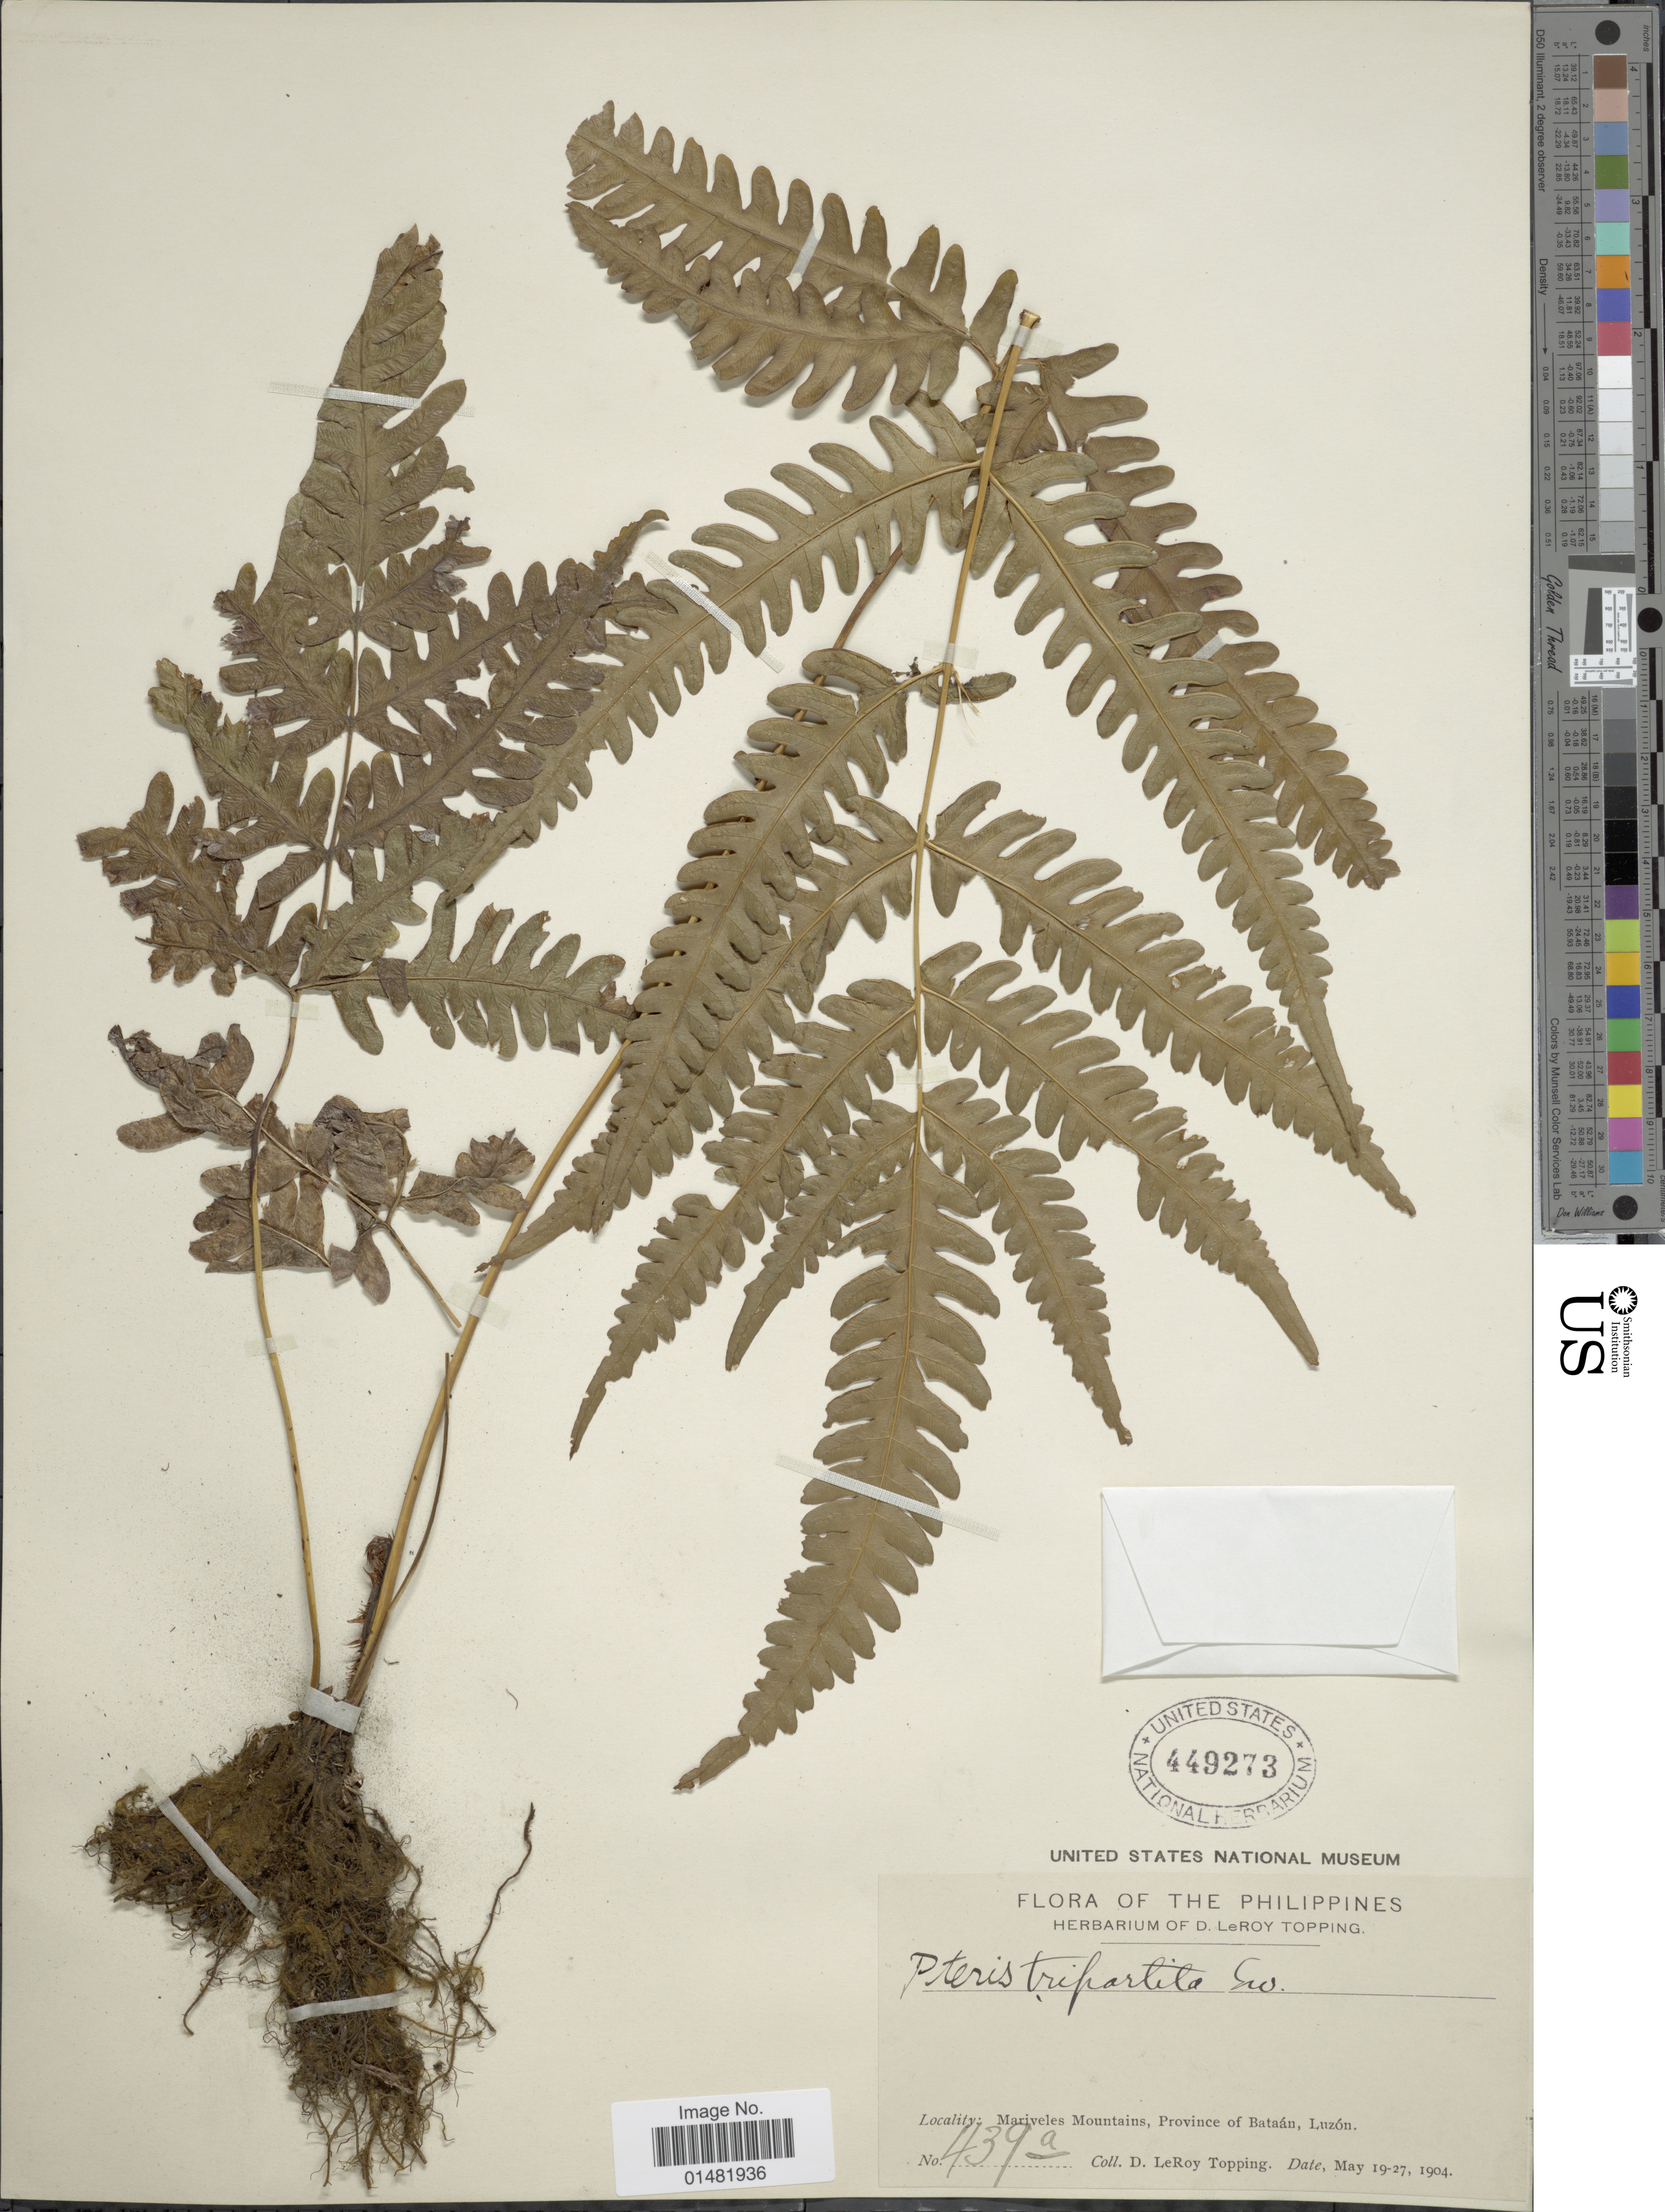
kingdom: Plantae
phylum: Tracheophyta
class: Polypodiopsida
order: Polypodiales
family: Pteridaceae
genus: Pteris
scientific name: Pteris tripartita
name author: Sw.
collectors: D. L. Topping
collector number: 439a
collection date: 1904-05-19/1904-05-27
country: Philippines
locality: Mariveles Mountains, Province of Bataán, Luzon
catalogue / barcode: US 449273